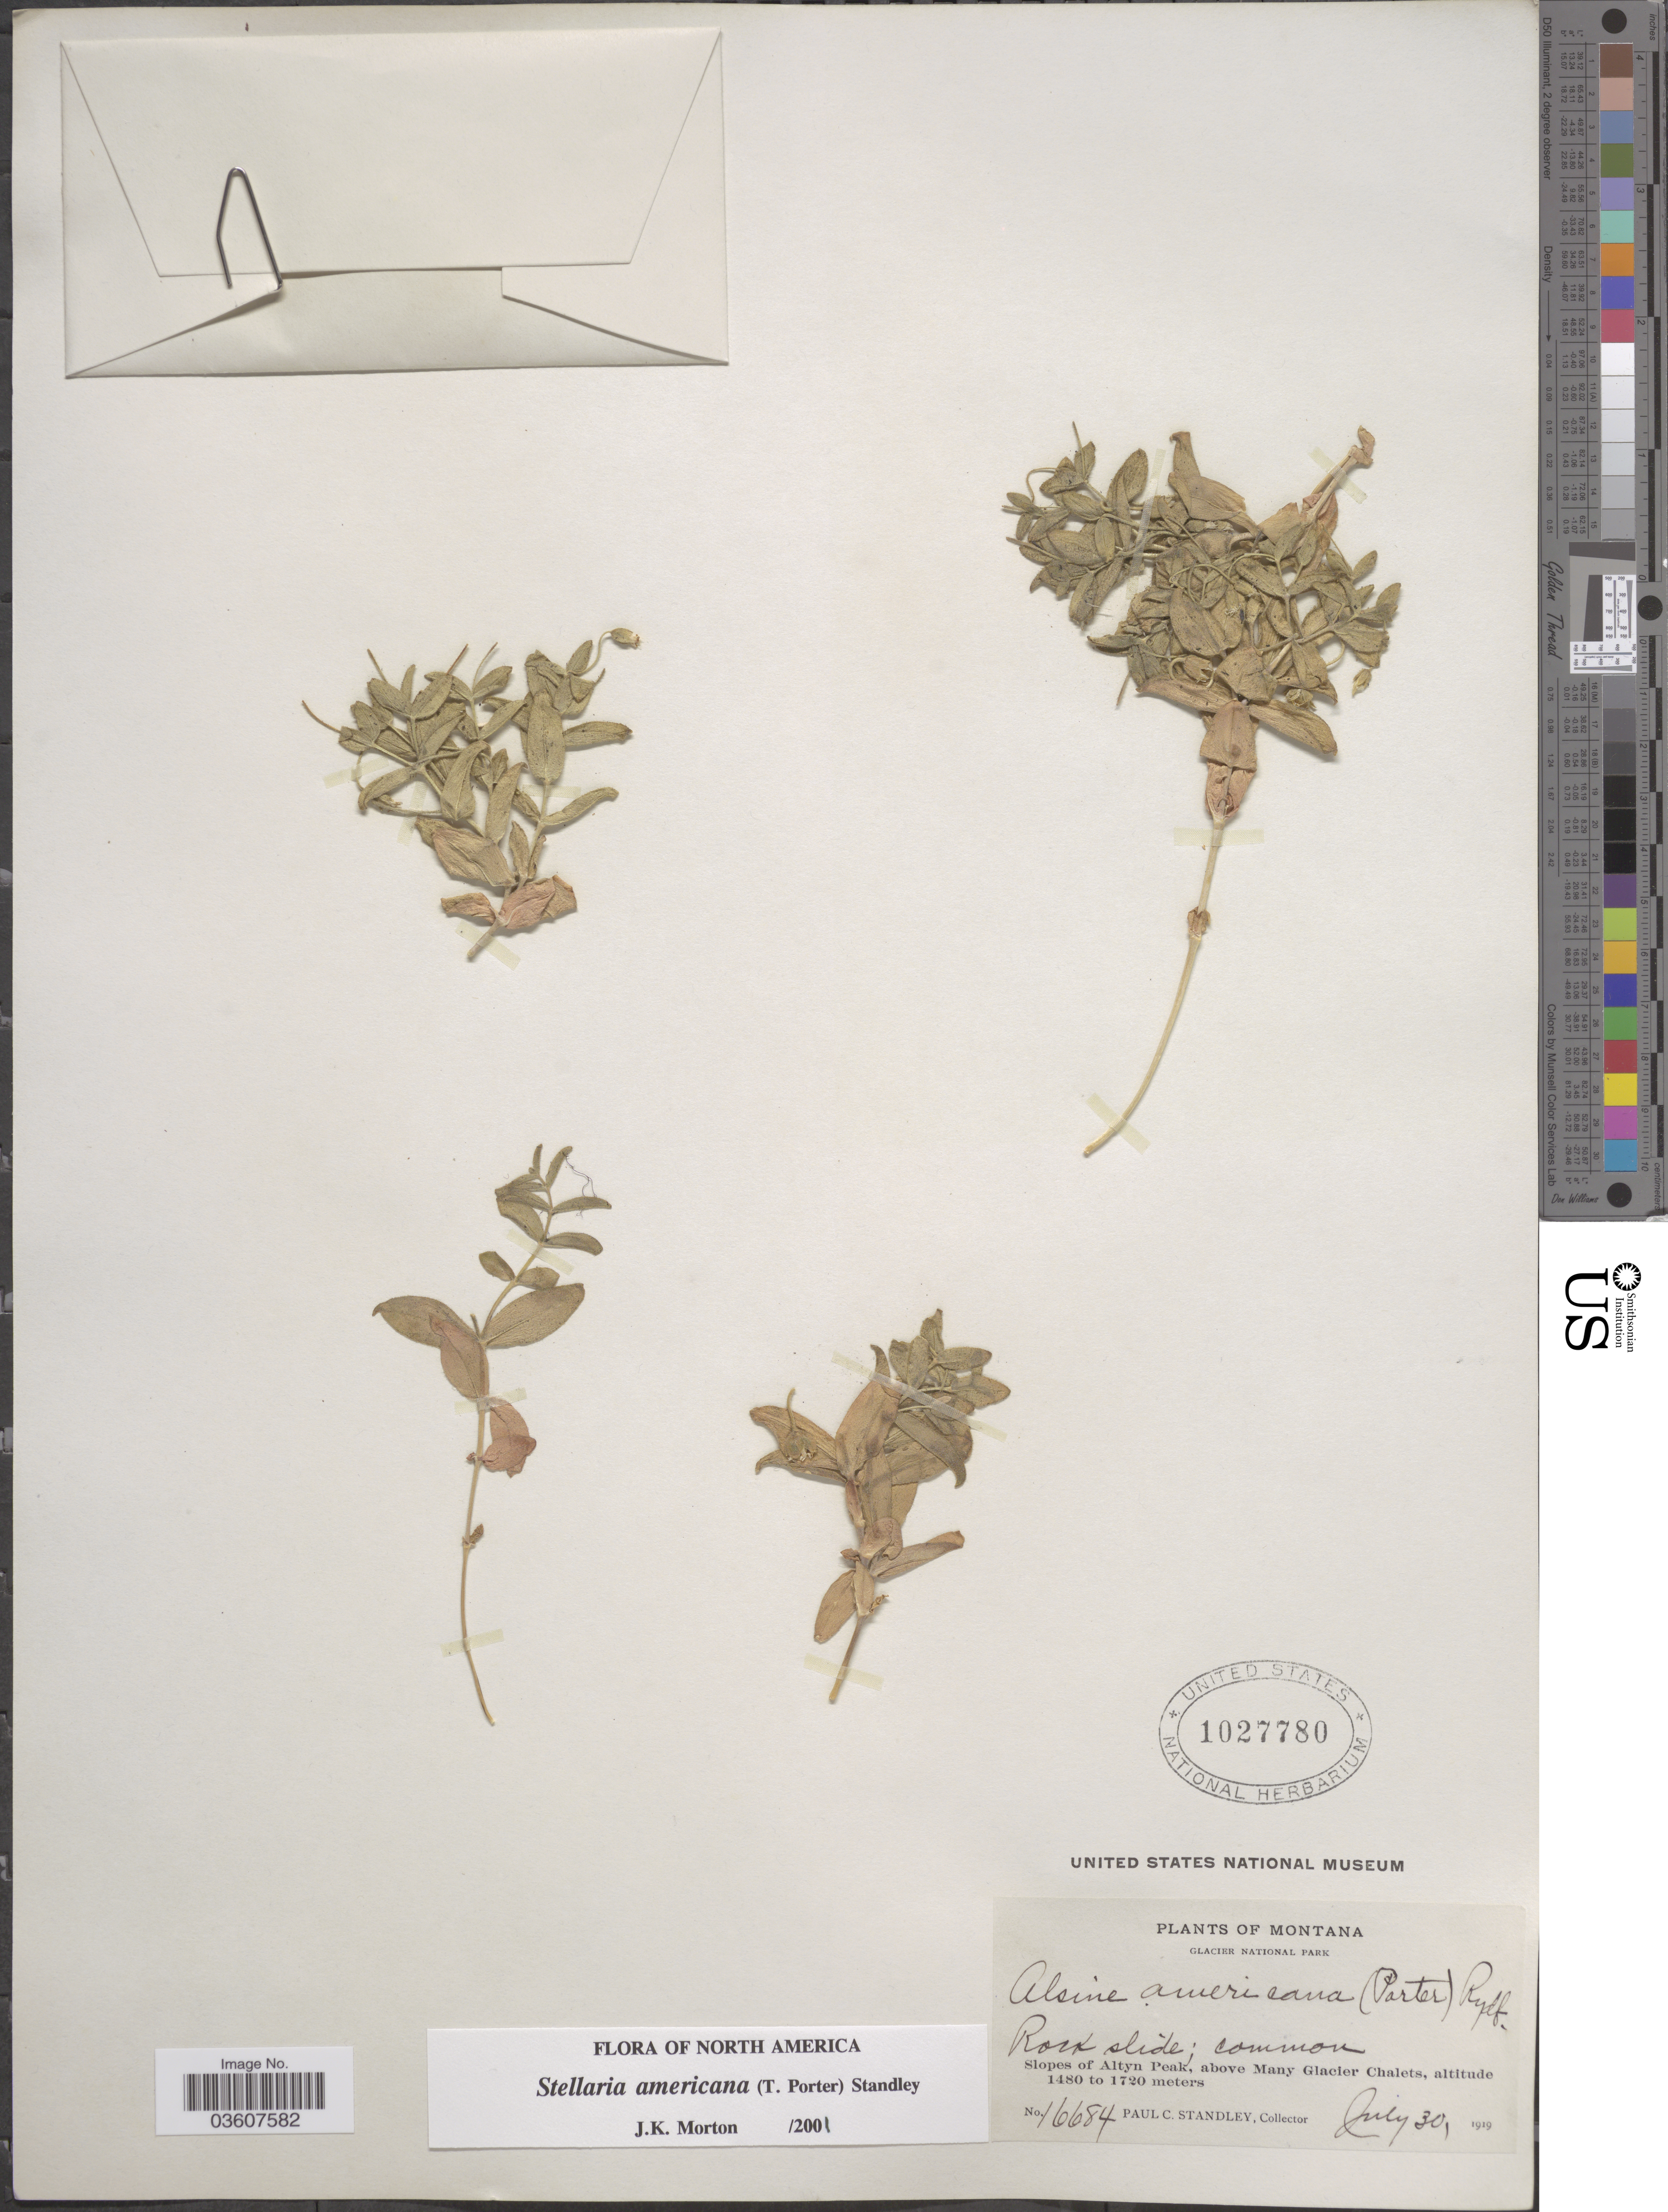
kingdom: Plantae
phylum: Tracheophyta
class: Magnoliopsida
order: Caryophyllales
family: Caryophyllaceae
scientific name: Hesperostellaria americana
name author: (Porter ex B.L. Rob.) Gang Yao et al.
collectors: P. C. Standley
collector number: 16684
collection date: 1919-07-30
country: United States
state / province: Montana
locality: Glacier National Park. Slopes of Altyn Peak, above Many Glacier Chalets. Rock slide.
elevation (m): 1480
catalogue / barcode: US 1027780